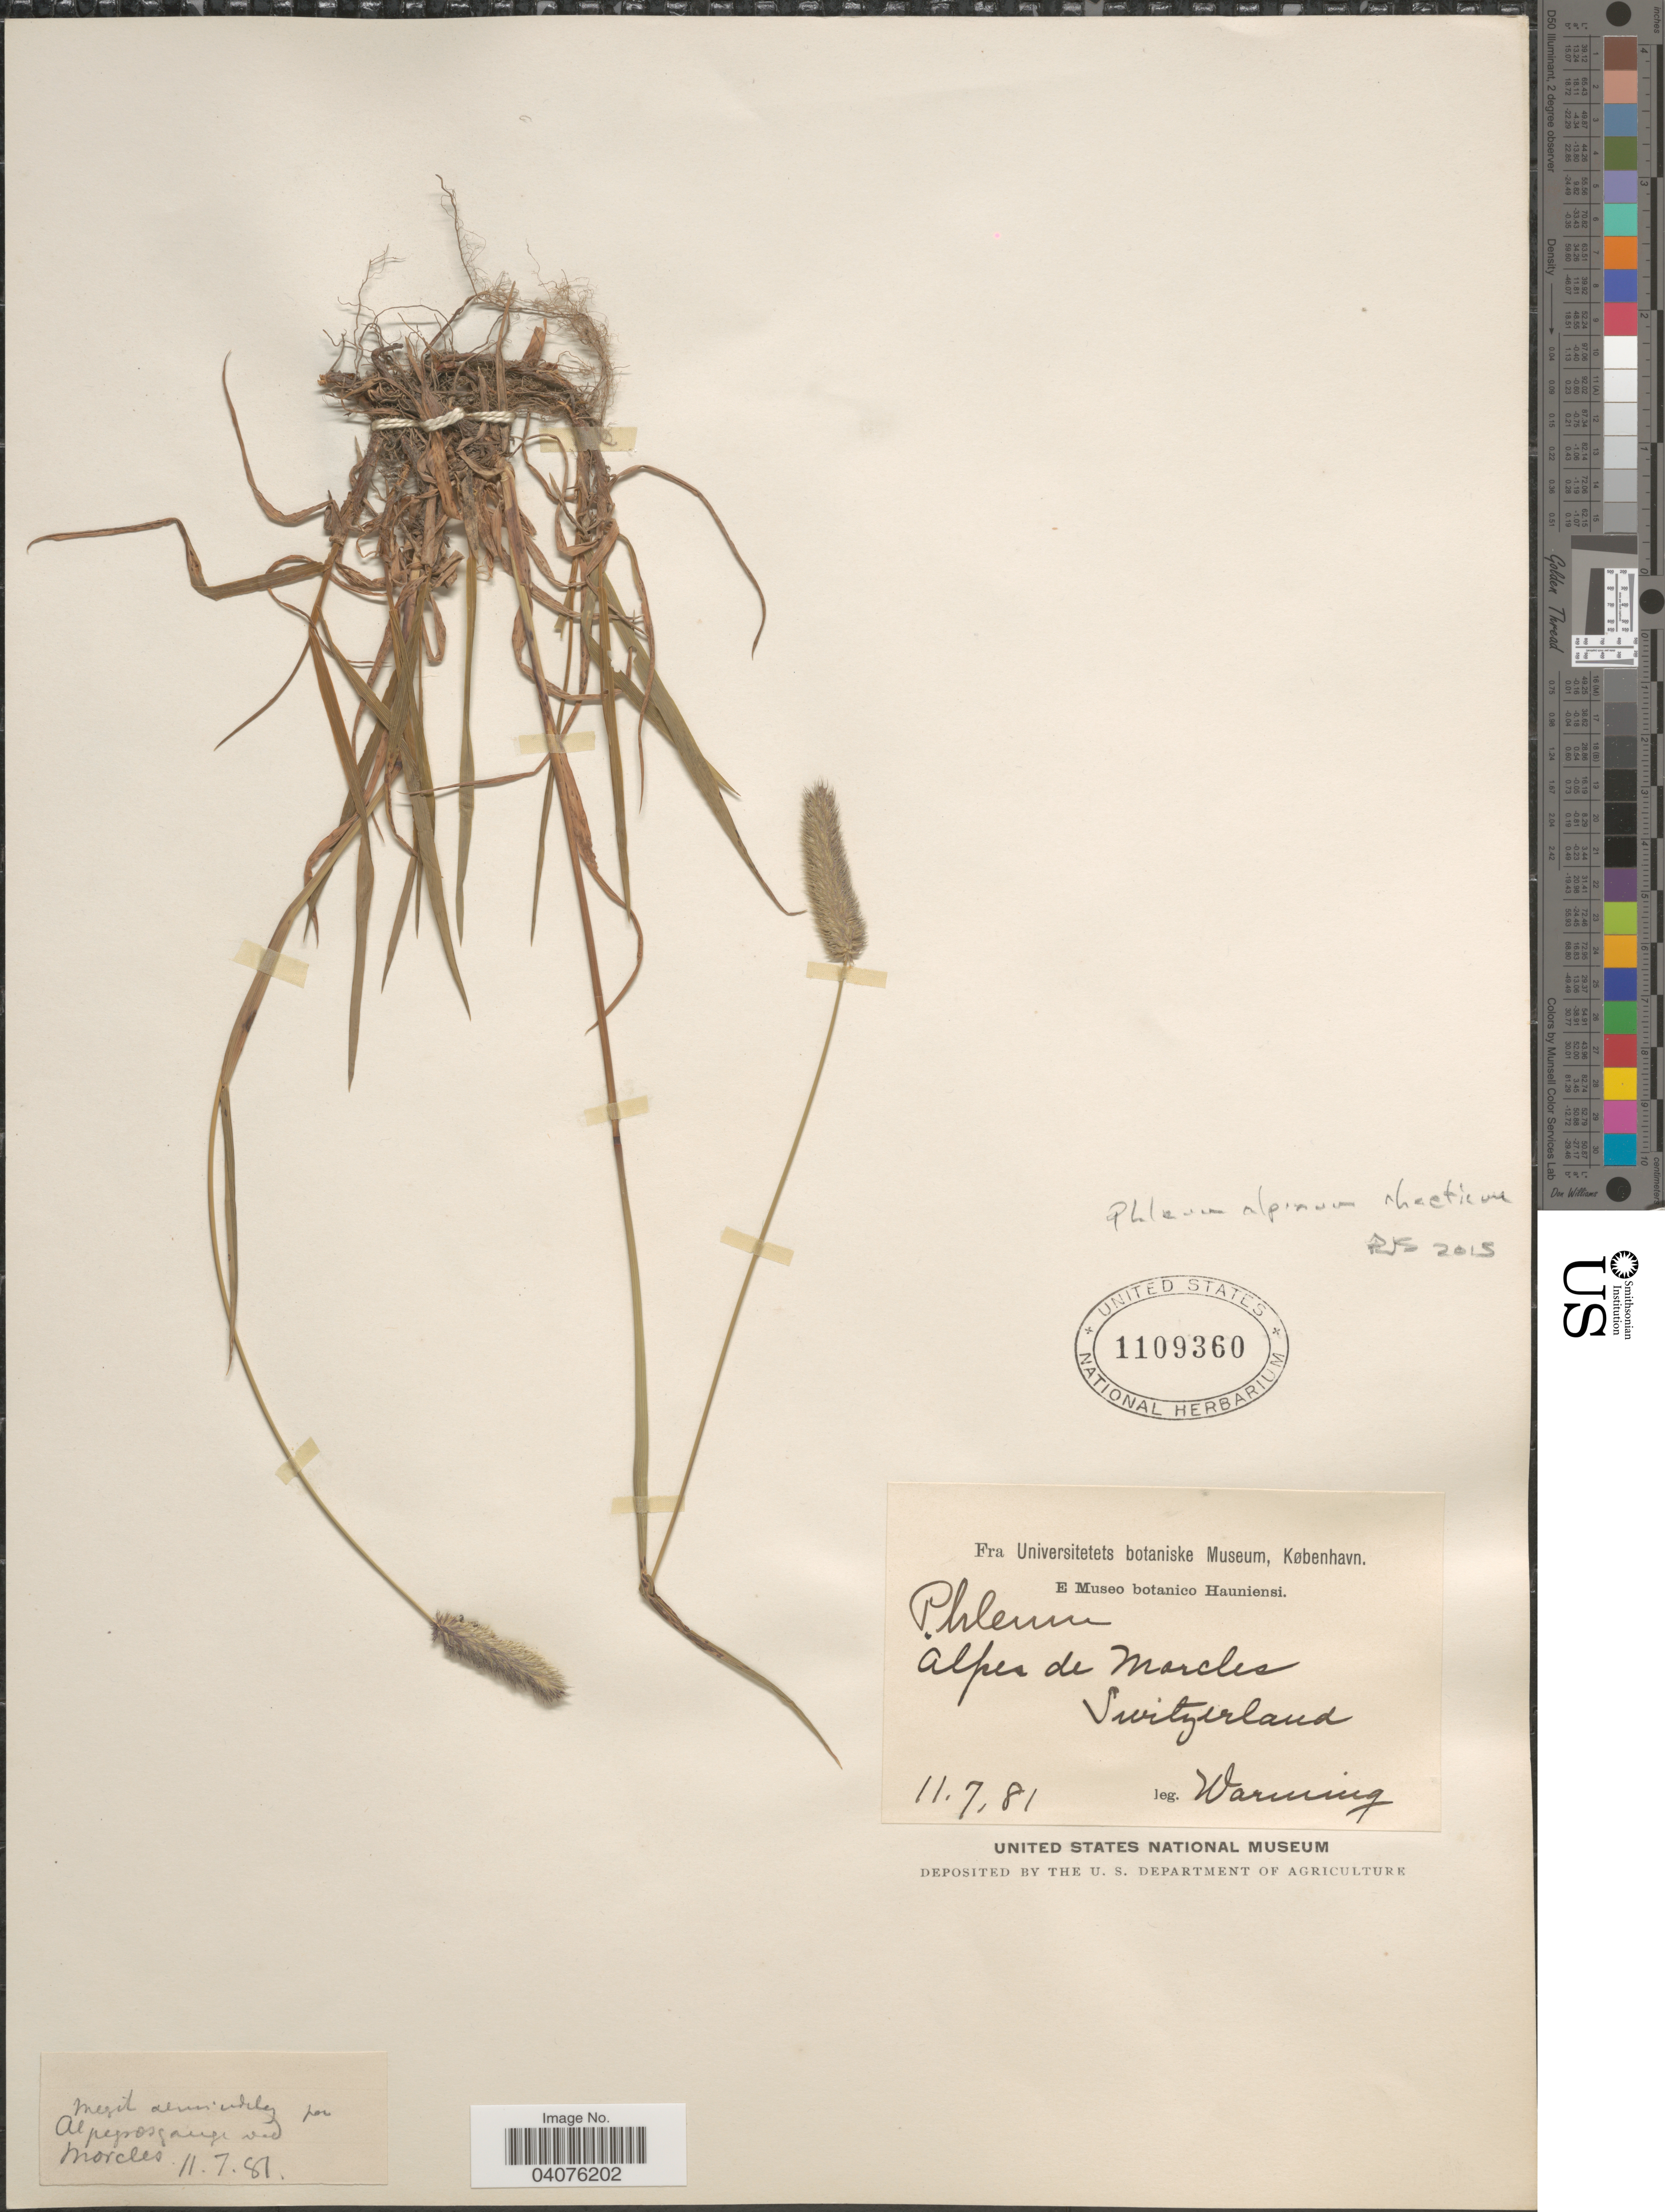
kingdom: Plantae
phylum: Tracheophyta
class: Liliopsida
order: Poales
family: Poaceae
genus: Phleum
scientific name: Phleum alpinum subsp. rhaeticum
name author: Humphries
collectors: Warming, --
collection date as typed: Transcribed d/m/y: 11/7/81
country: Switzerland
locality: Alpes de Morcles.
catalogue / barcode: US 1109360